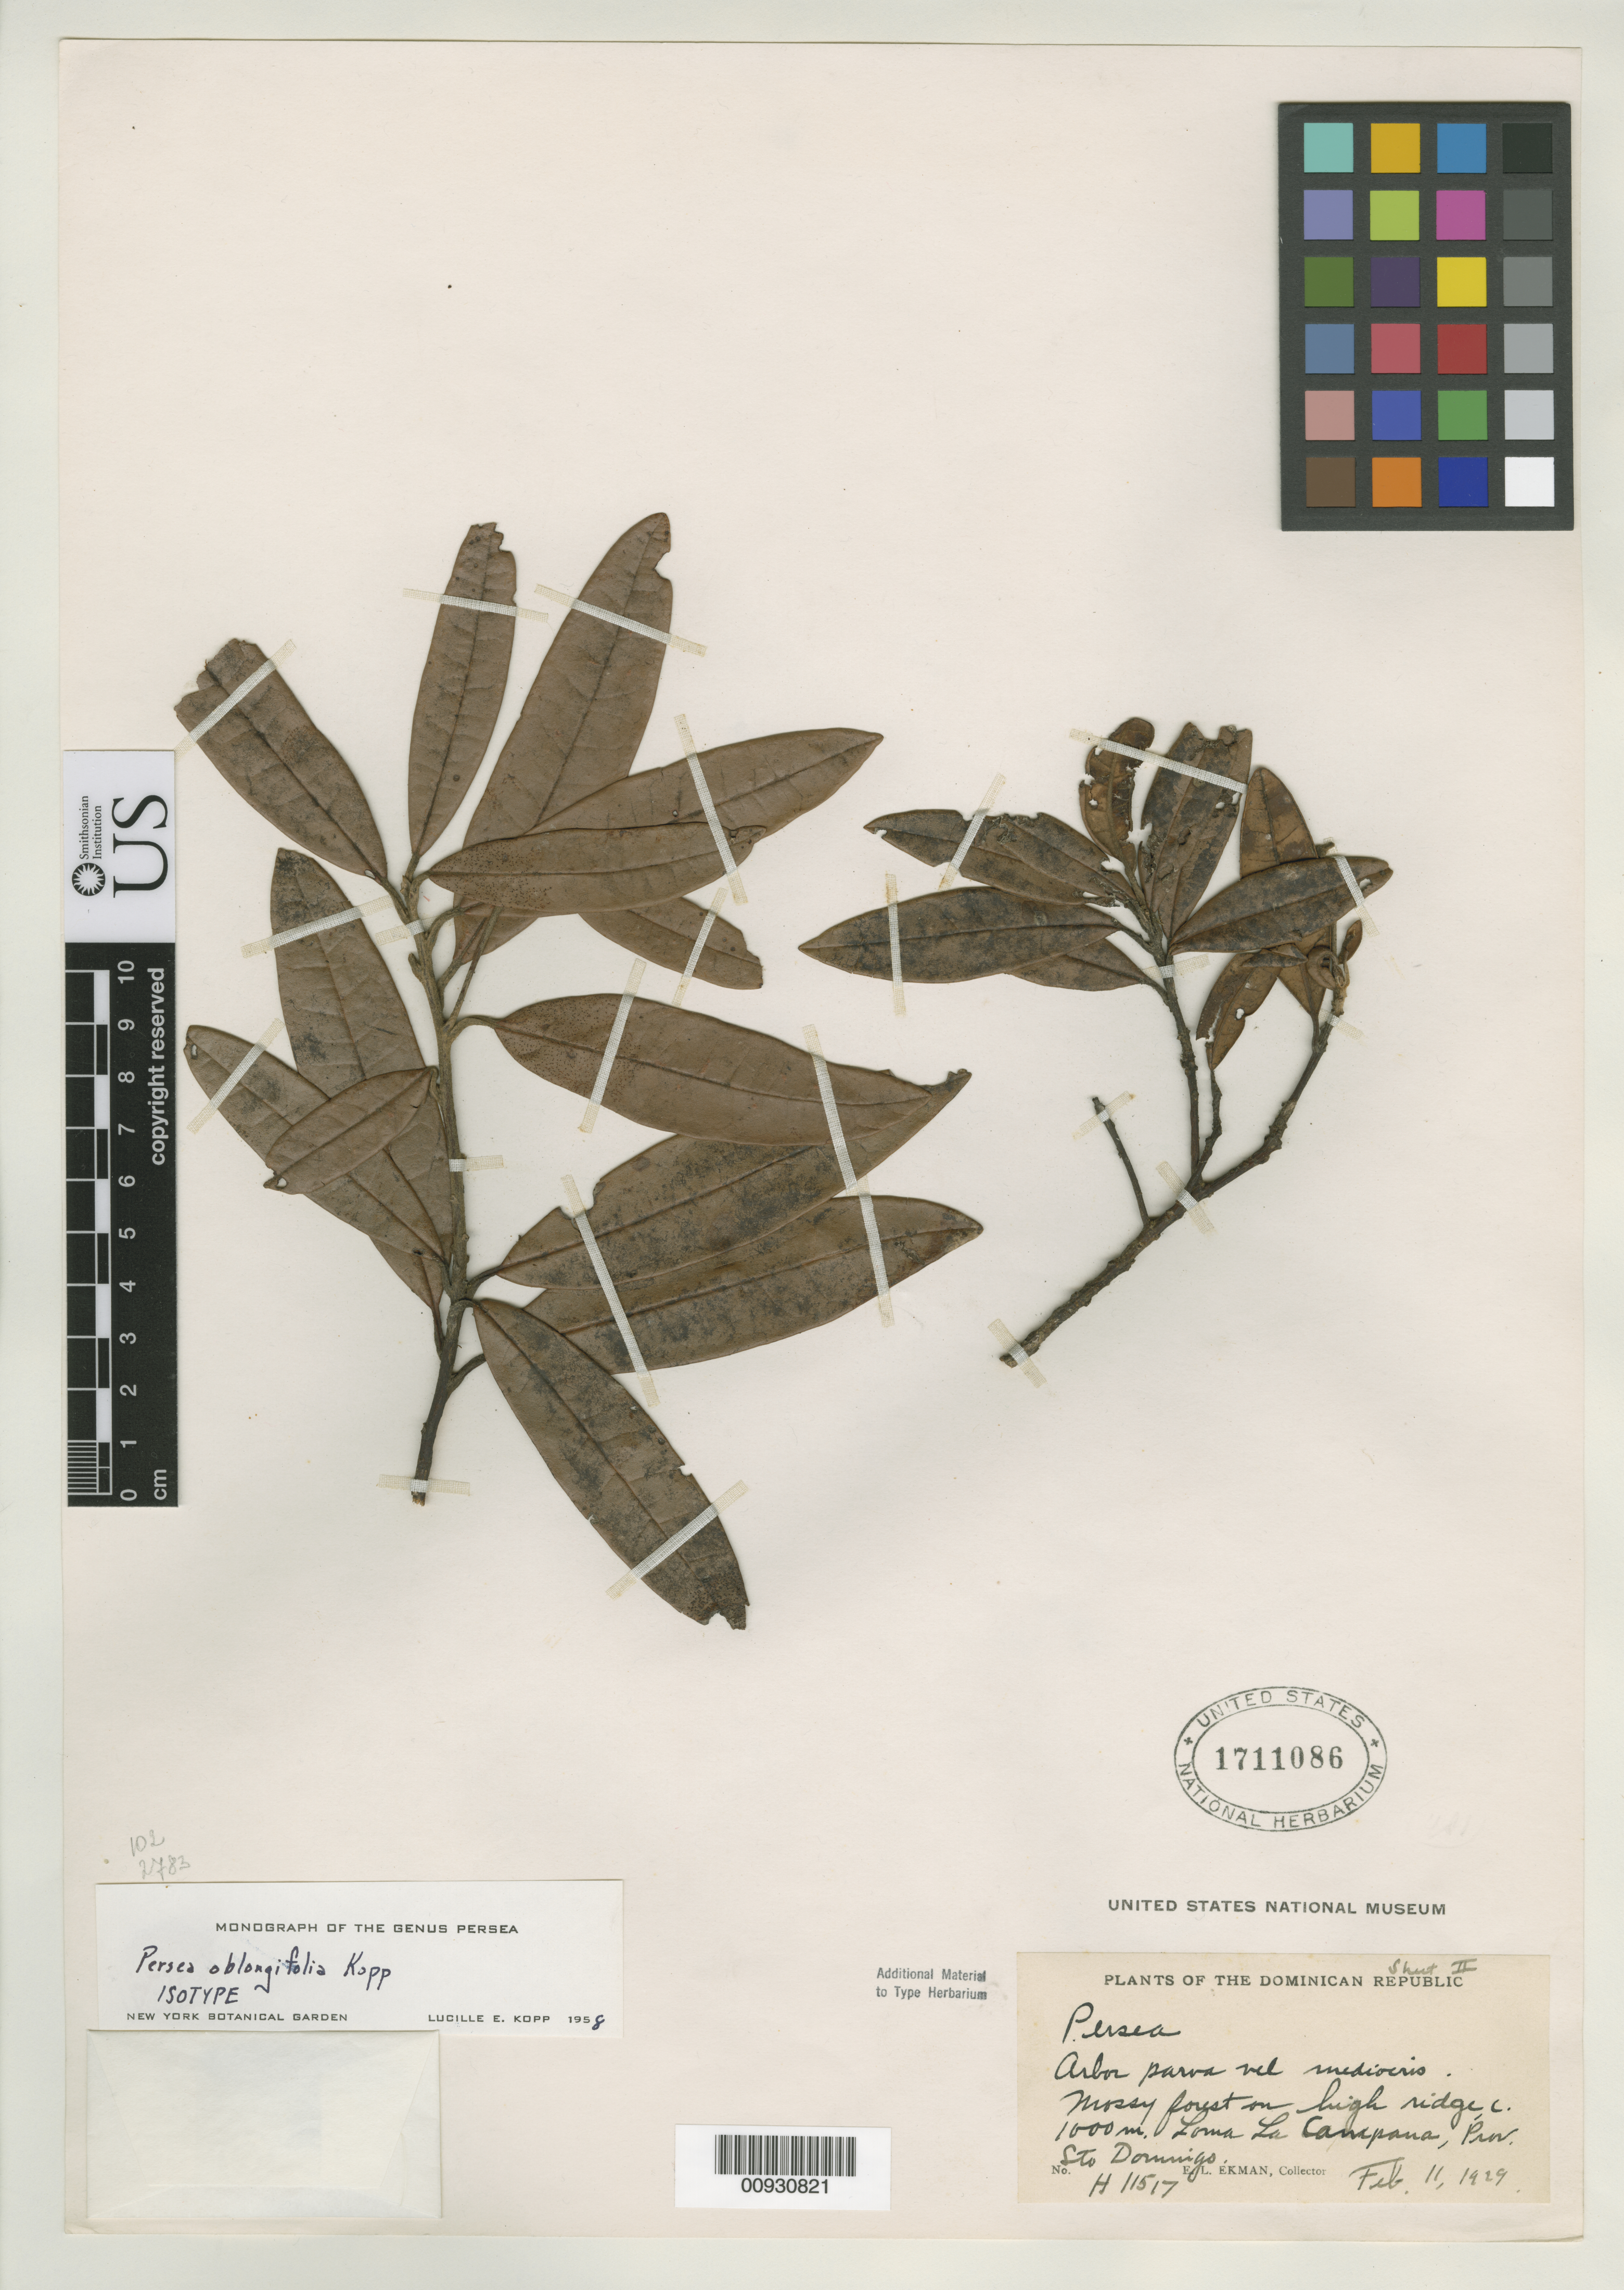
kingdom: Plantae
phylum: Tracheophyta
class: Magnoliopsida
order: Laurales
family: Lauraceae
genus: Persea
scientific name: Persea oblongifolia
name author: L.E. Kopp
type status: Isotype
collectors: E. L. Ekman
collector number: H-11517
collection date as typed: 11 Feb 1929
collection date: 1929-02-11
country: Dominican Republic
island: Hispaniola Island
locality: Santo Domingo.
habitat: Mossy forest on high ridge.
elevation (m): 1000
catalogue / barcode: US 1711086